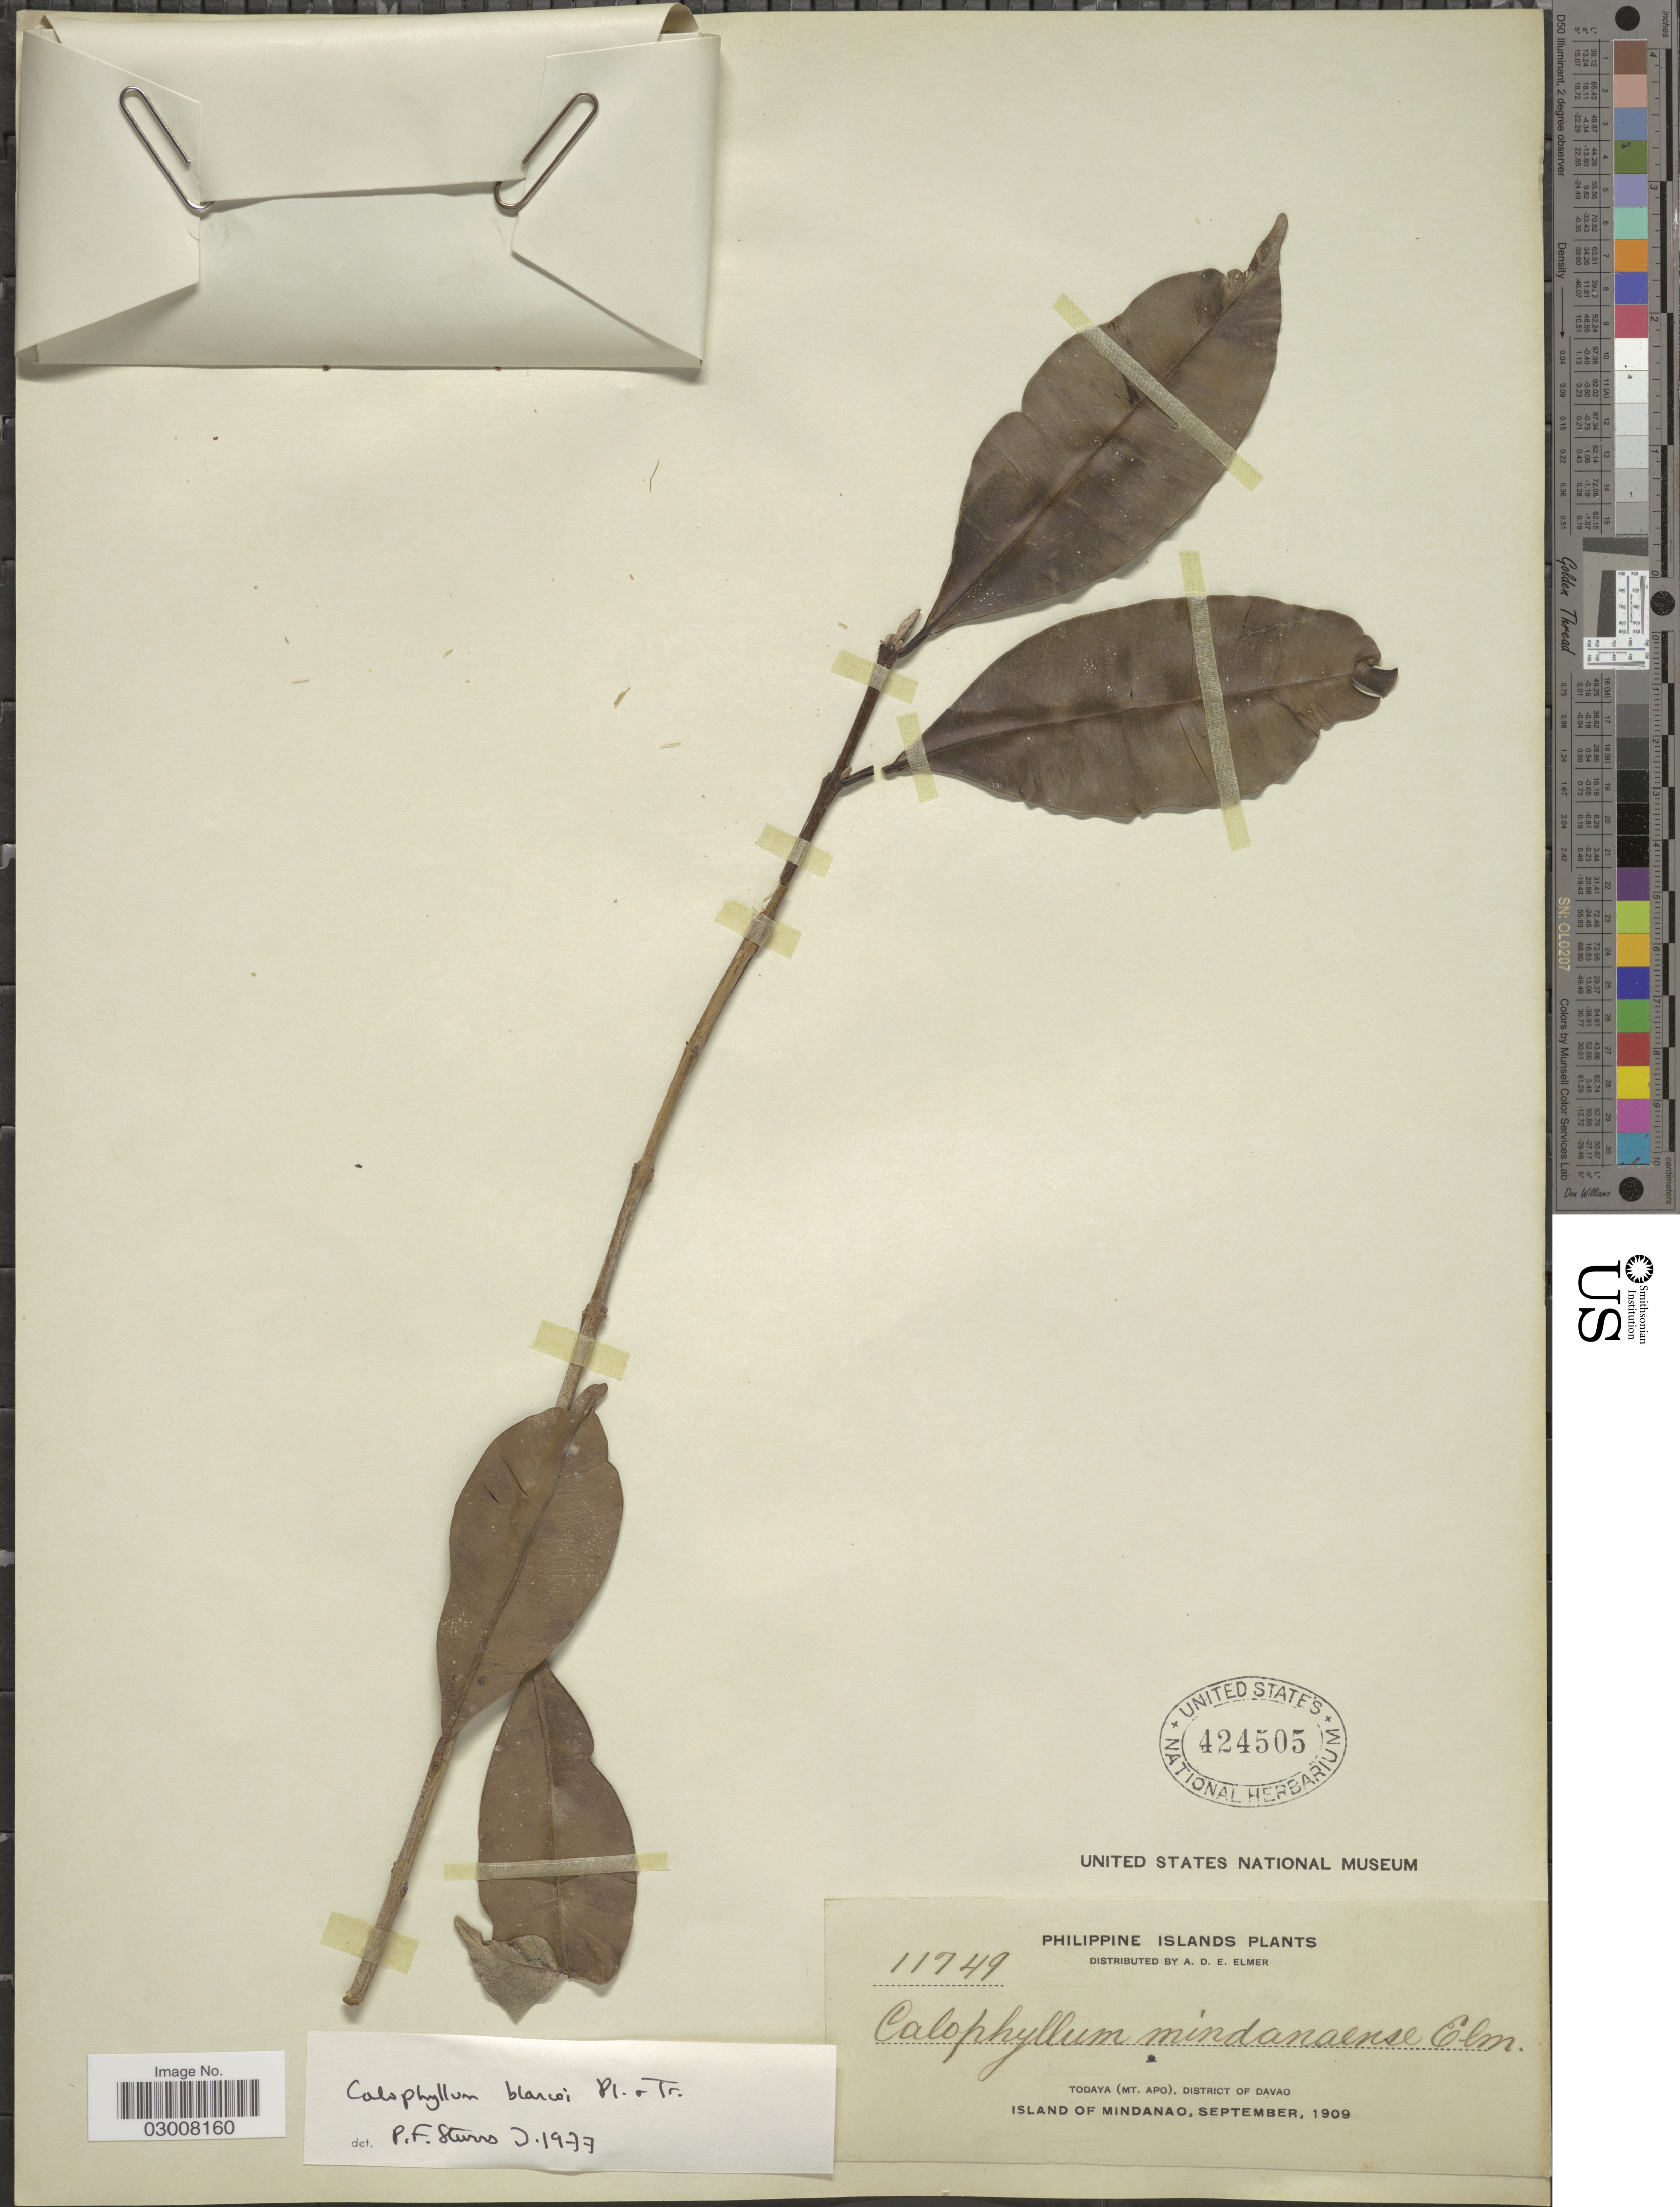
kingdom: Plantae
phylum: Tracheophyta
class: Magnoliopsida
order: Malpighiales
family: Calophyllaceae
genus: Calophyllum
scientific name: Calophyllum blancoi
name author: Planch. & Triana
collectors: A. D. E. Elmer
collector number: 11749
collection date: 1909-09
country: Philippines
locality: Todaya (Mt. Apo), District of Davao, Island of Mindanao.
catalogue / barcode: US 424505